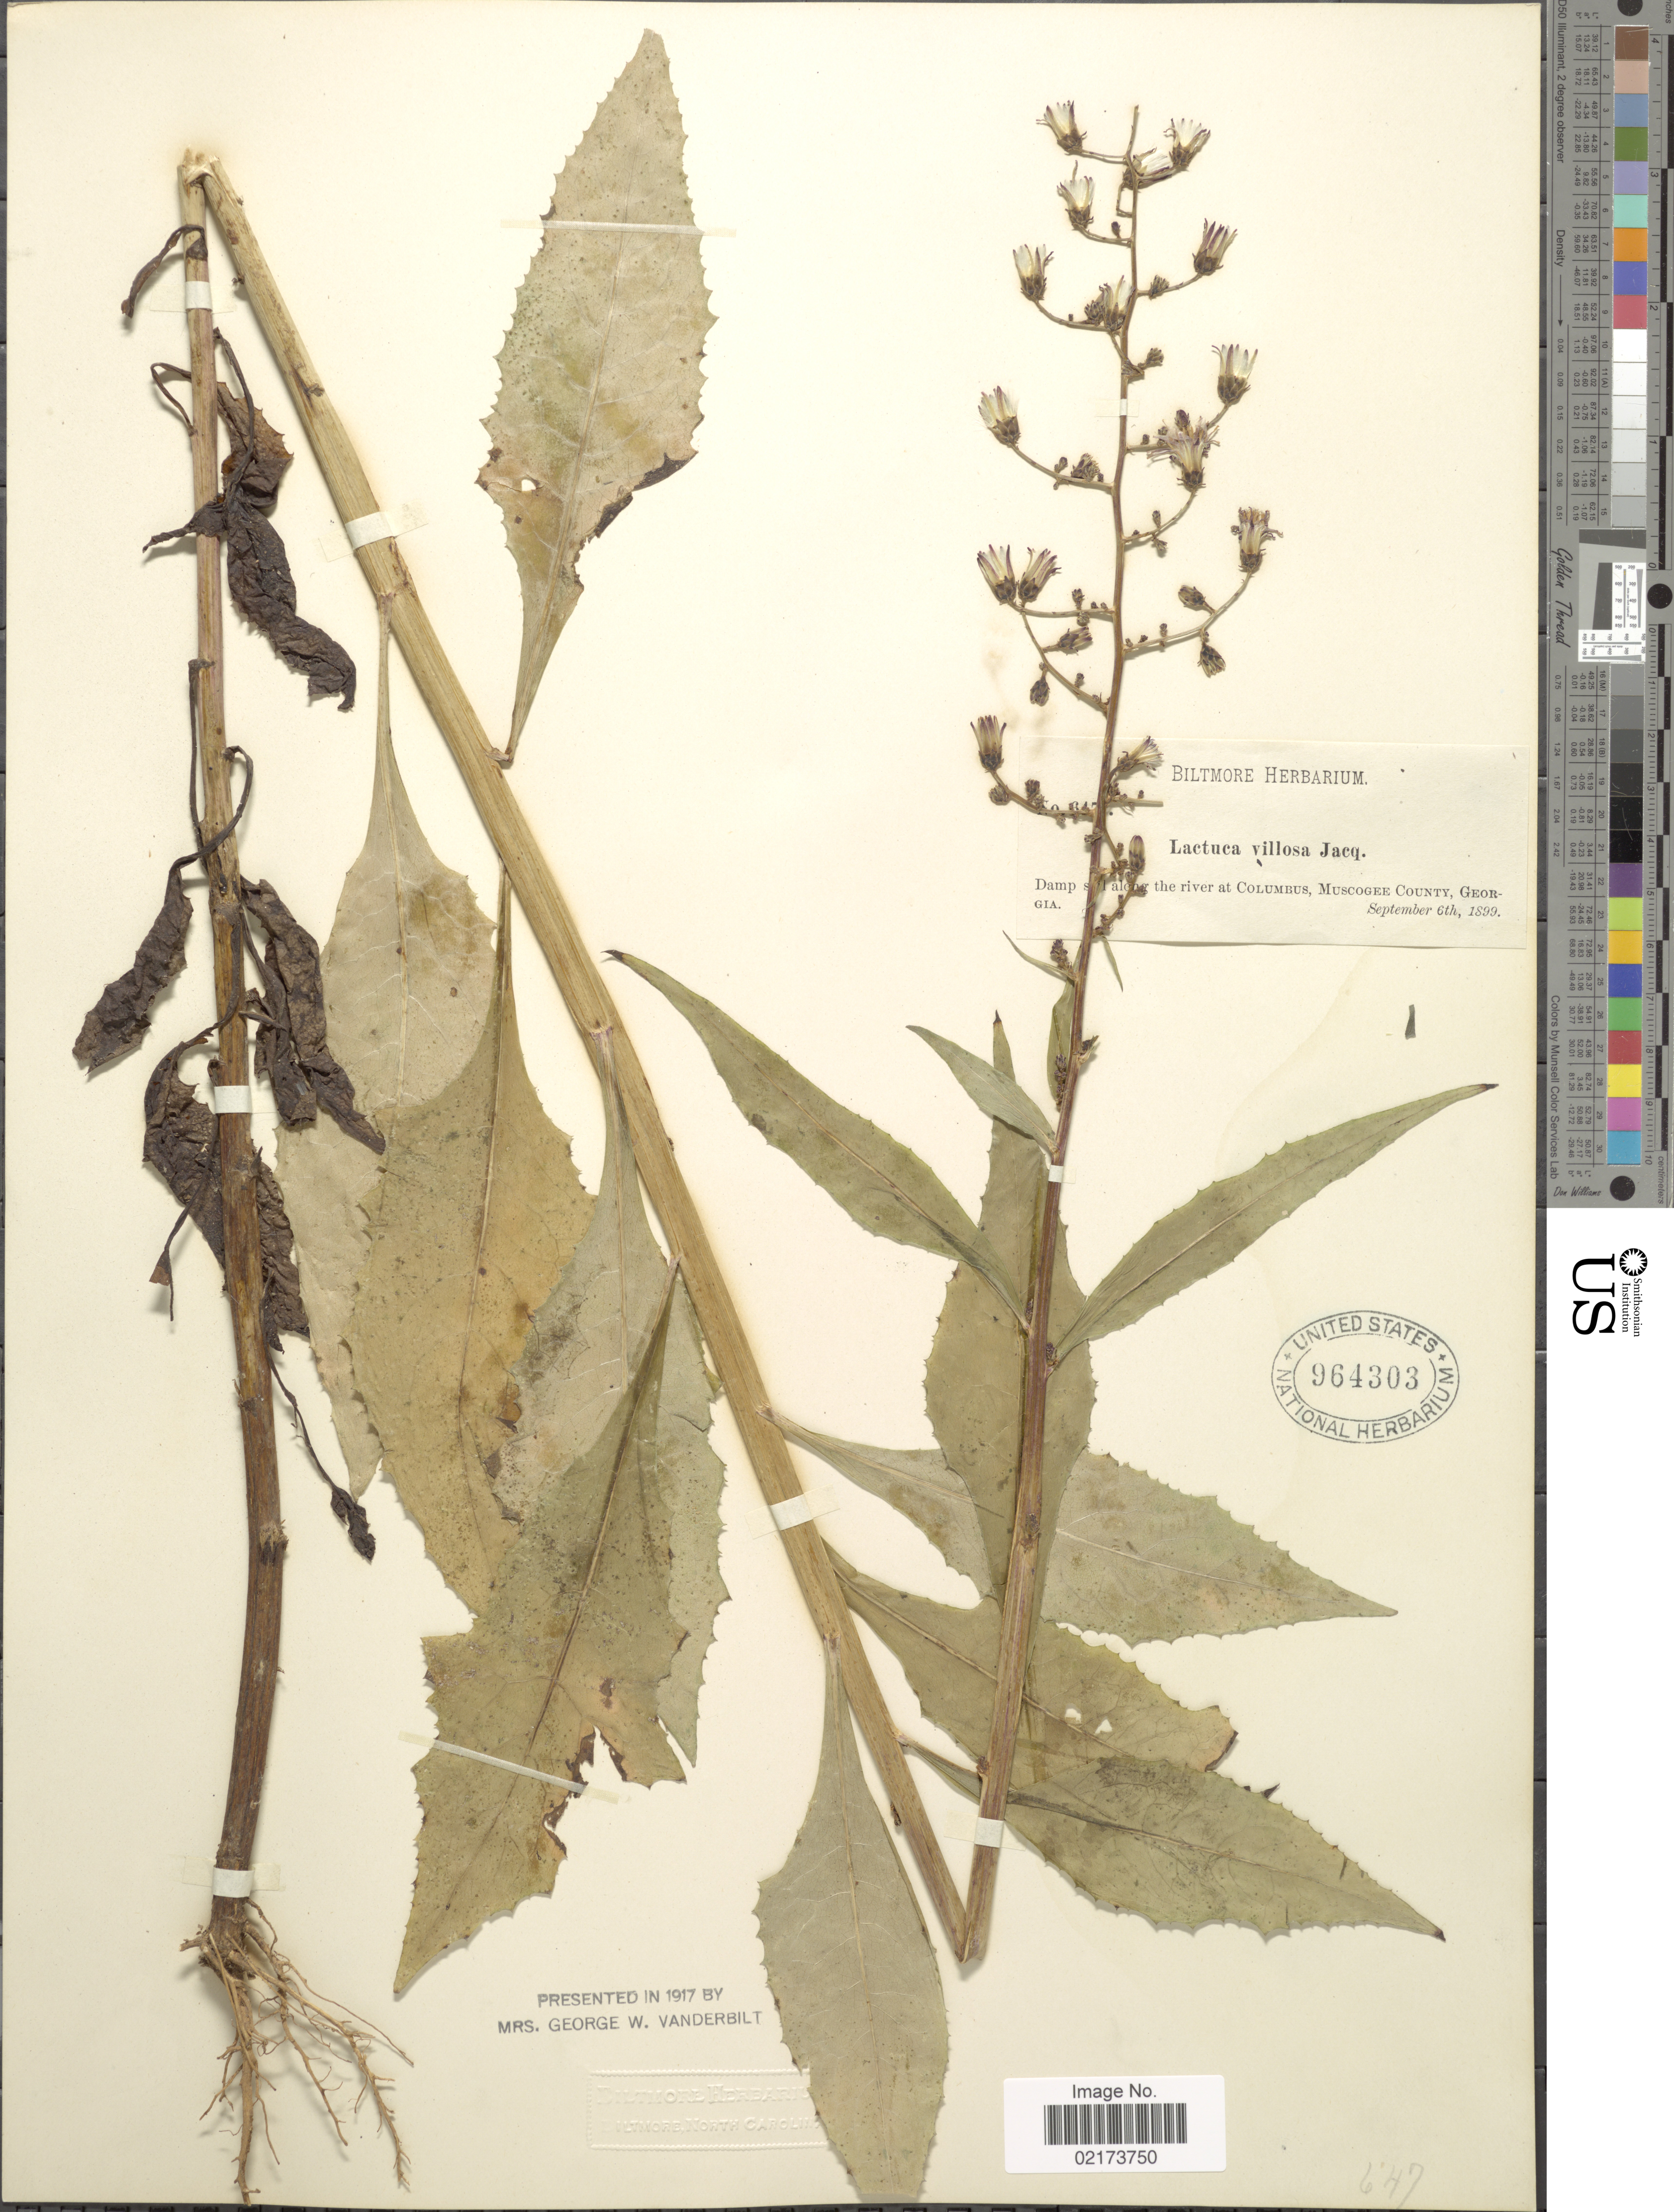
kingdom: Plantae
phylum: Tracheophyta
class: Magnoliopsida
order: Asterales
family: Asteraceae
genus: Lactuca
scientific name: Lactuca floridana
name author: (L.) Gaertn.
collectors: ex herb. Biltmore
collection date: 1899-09-06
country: United States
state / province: Georgia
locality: Along the river at Columbus, Muscogee County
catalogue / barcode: US 964303